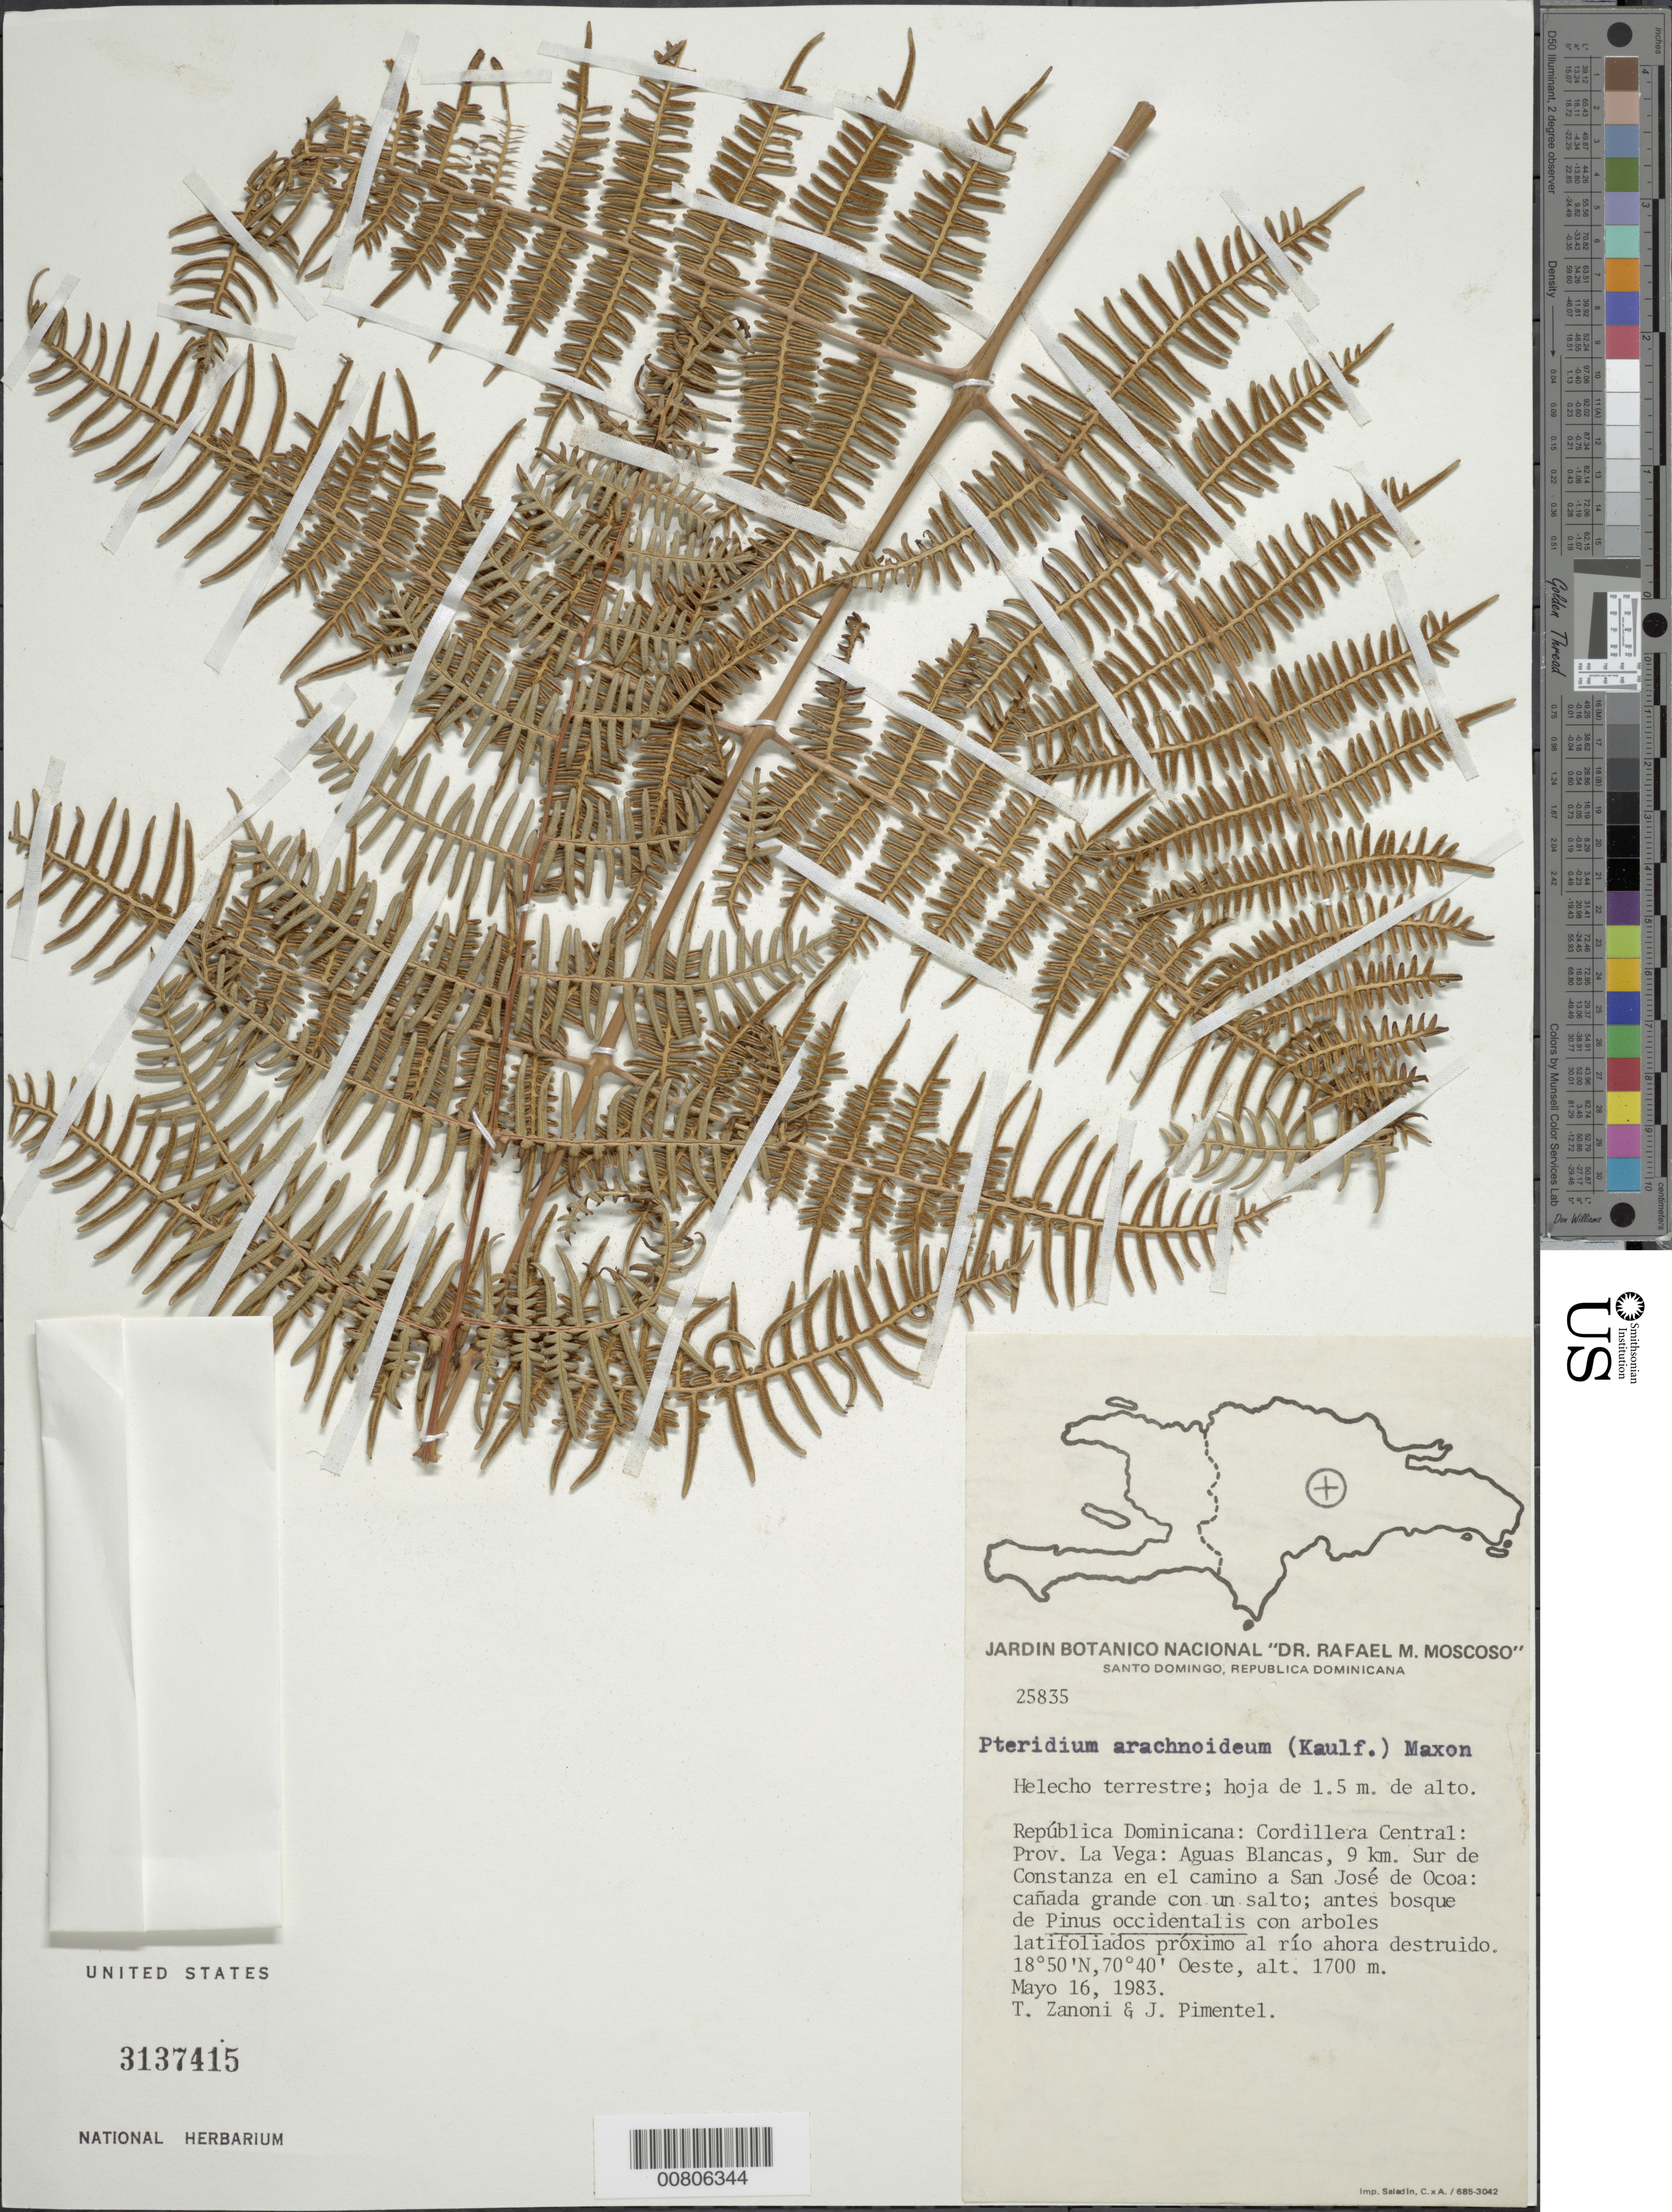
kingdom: Plantae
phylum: Tracheophyta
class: Polypodiopsida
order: Polypodiales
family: Dennstaedtiaceae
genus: Pteridium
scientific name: Pteridium aquilinum var. arachnoideum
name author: (Kaulf.) Herter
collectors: T. A. Zanoni & J. Pimentel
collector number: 25835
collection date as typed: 16 May 1983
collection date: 1983-05-16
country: Dominican Republic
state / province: La Vega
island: Hispaniola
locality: Cordillera Central, Aguas Blancas, 9 km S de Constanza en el camino a San José de Ocoa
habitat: Cañada grande con un salto; antes bosque de Pinus occidentalis con aarb0les latifoliados próximo al río ahora destruido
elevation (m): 1700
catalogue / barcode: US 3137415